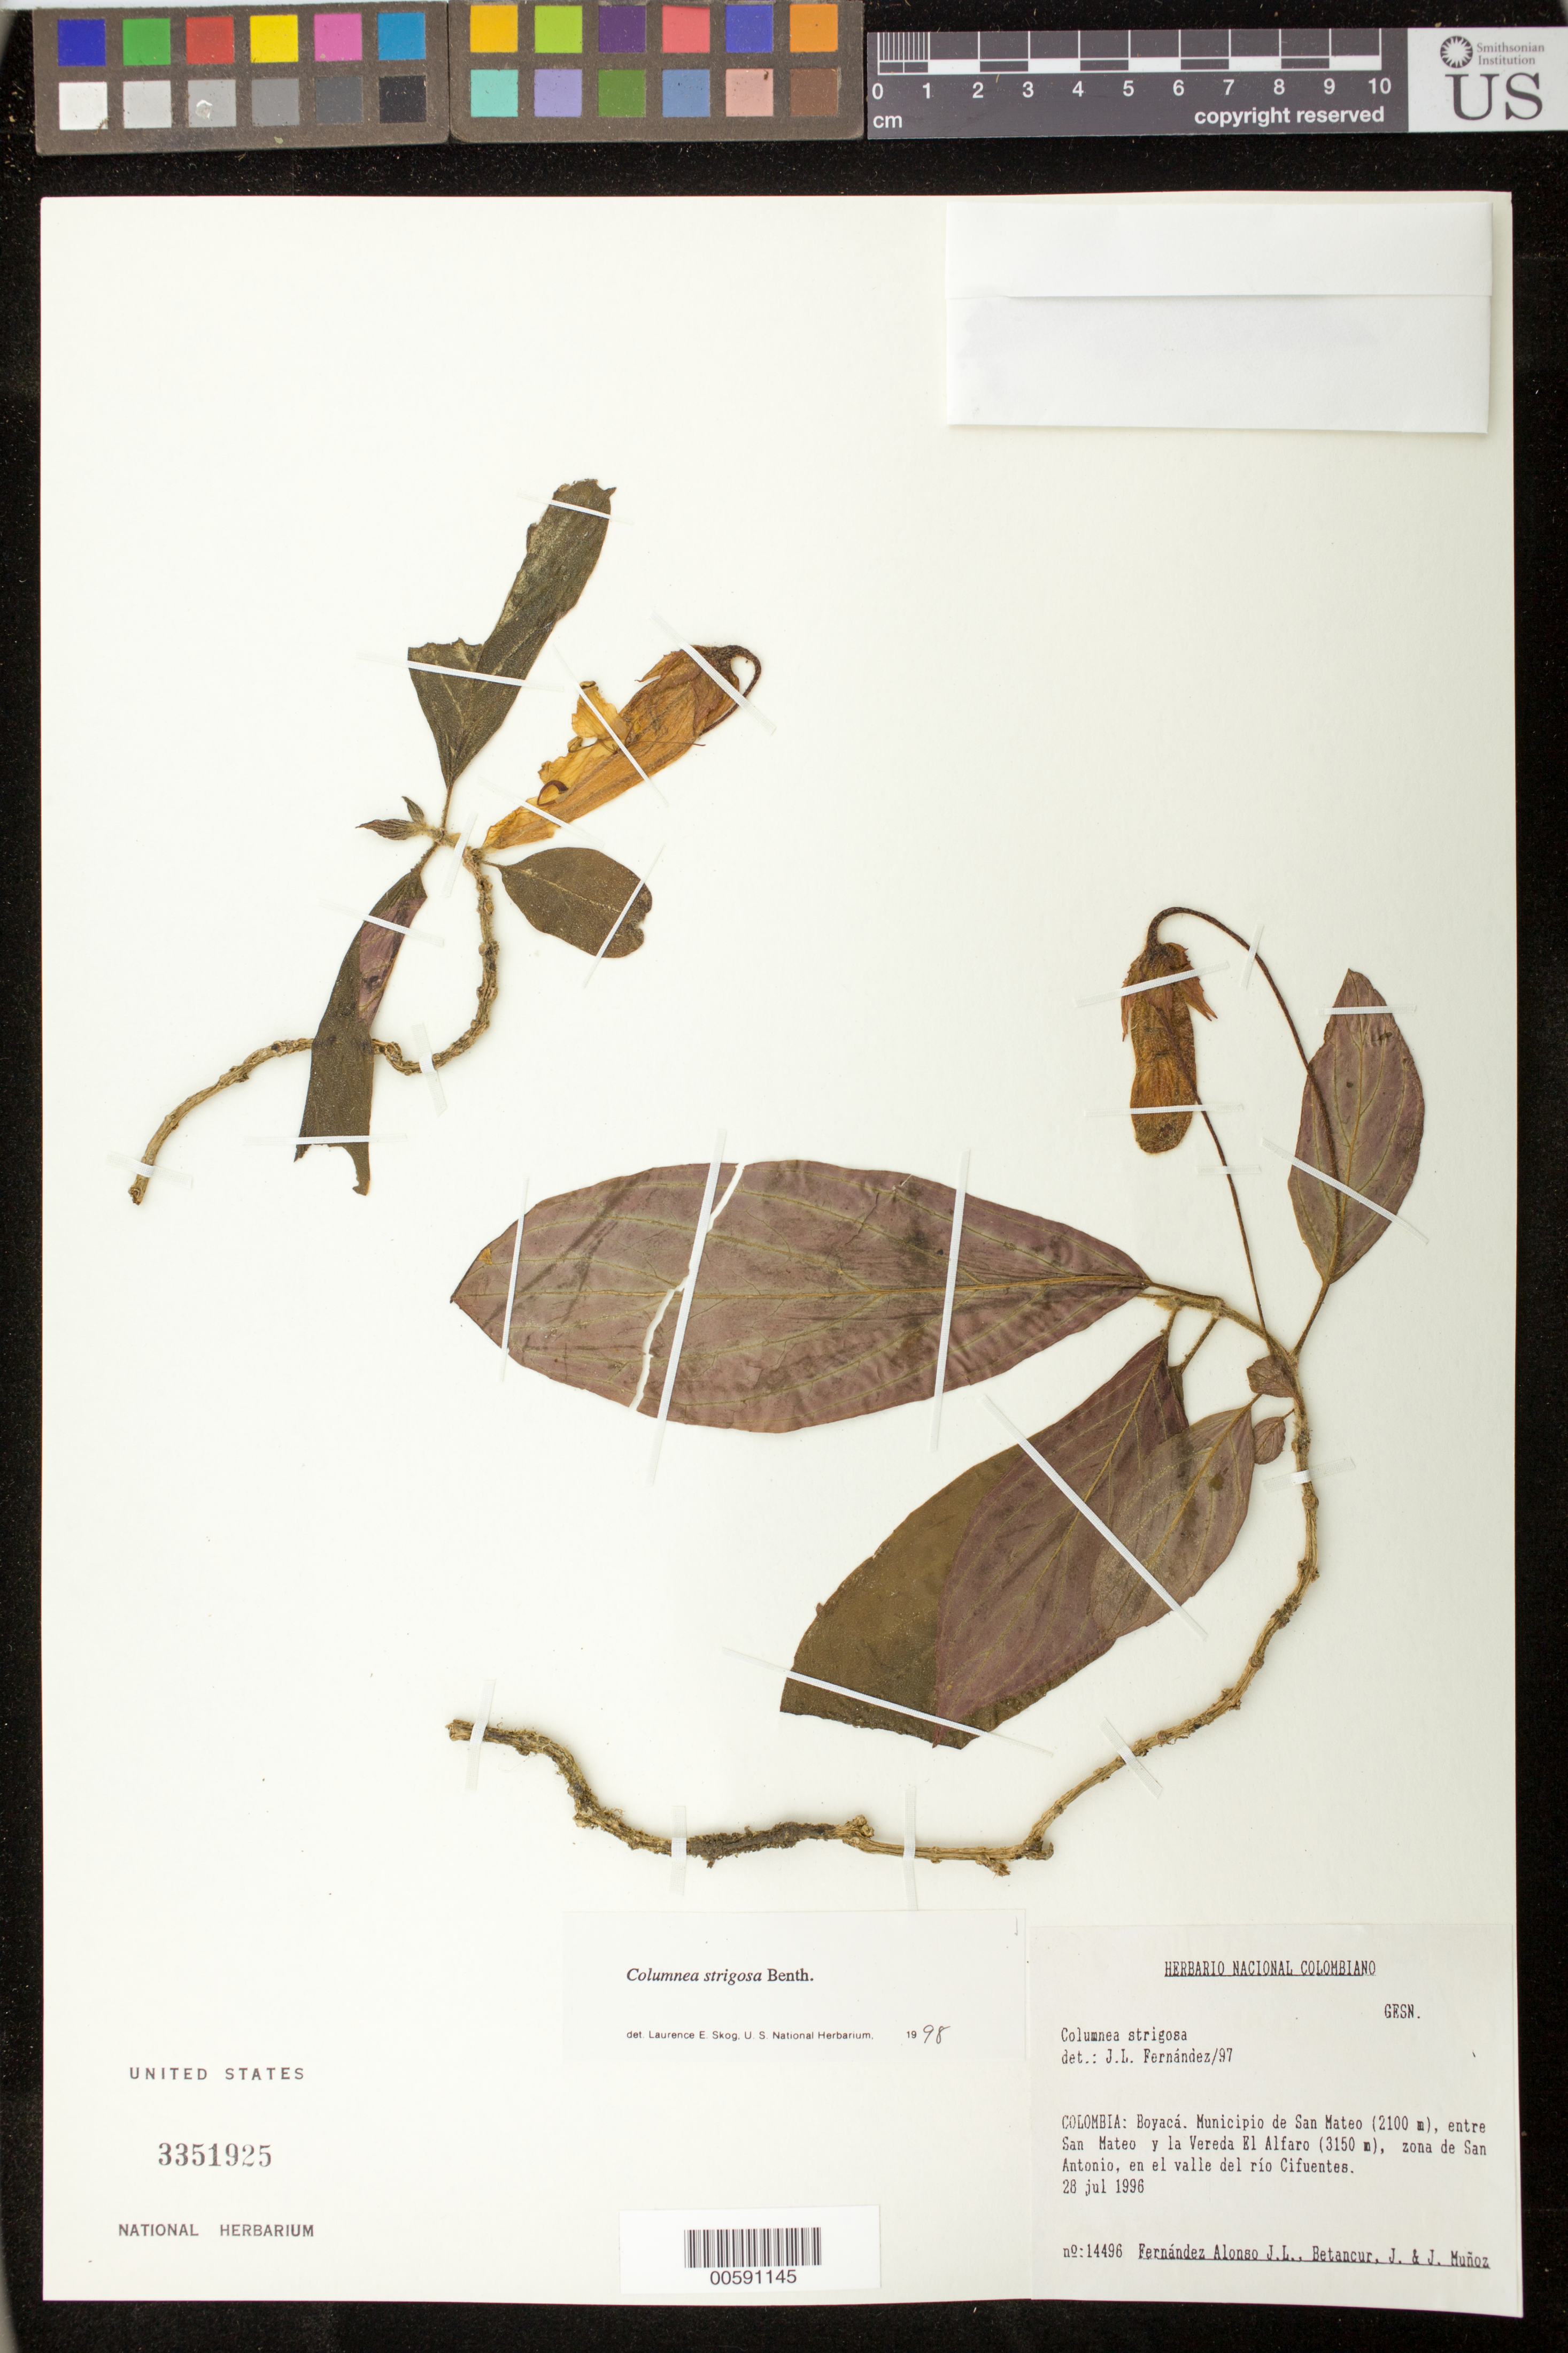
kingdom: Plantae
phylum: Tracheophyta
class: Magnoliopsida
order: Lamiales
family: Gesneriaceae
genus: Columnea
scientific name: Columnea strigosa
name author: Benth.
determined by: Skog, Laurence E.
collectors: J. L. Fernández-Alonso, J. C. Betancur & J. Muñoz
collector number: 14496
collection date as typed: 28 Jul 1996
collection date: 1996-07-28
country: Colombia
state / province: Boyacá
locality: Mpio. de San Mateo, entre San Mateo y la Vereda El Alfaro, zona de San Antonio, en el valle del río Cifuentes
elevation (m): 2100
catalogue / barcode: US 3351925